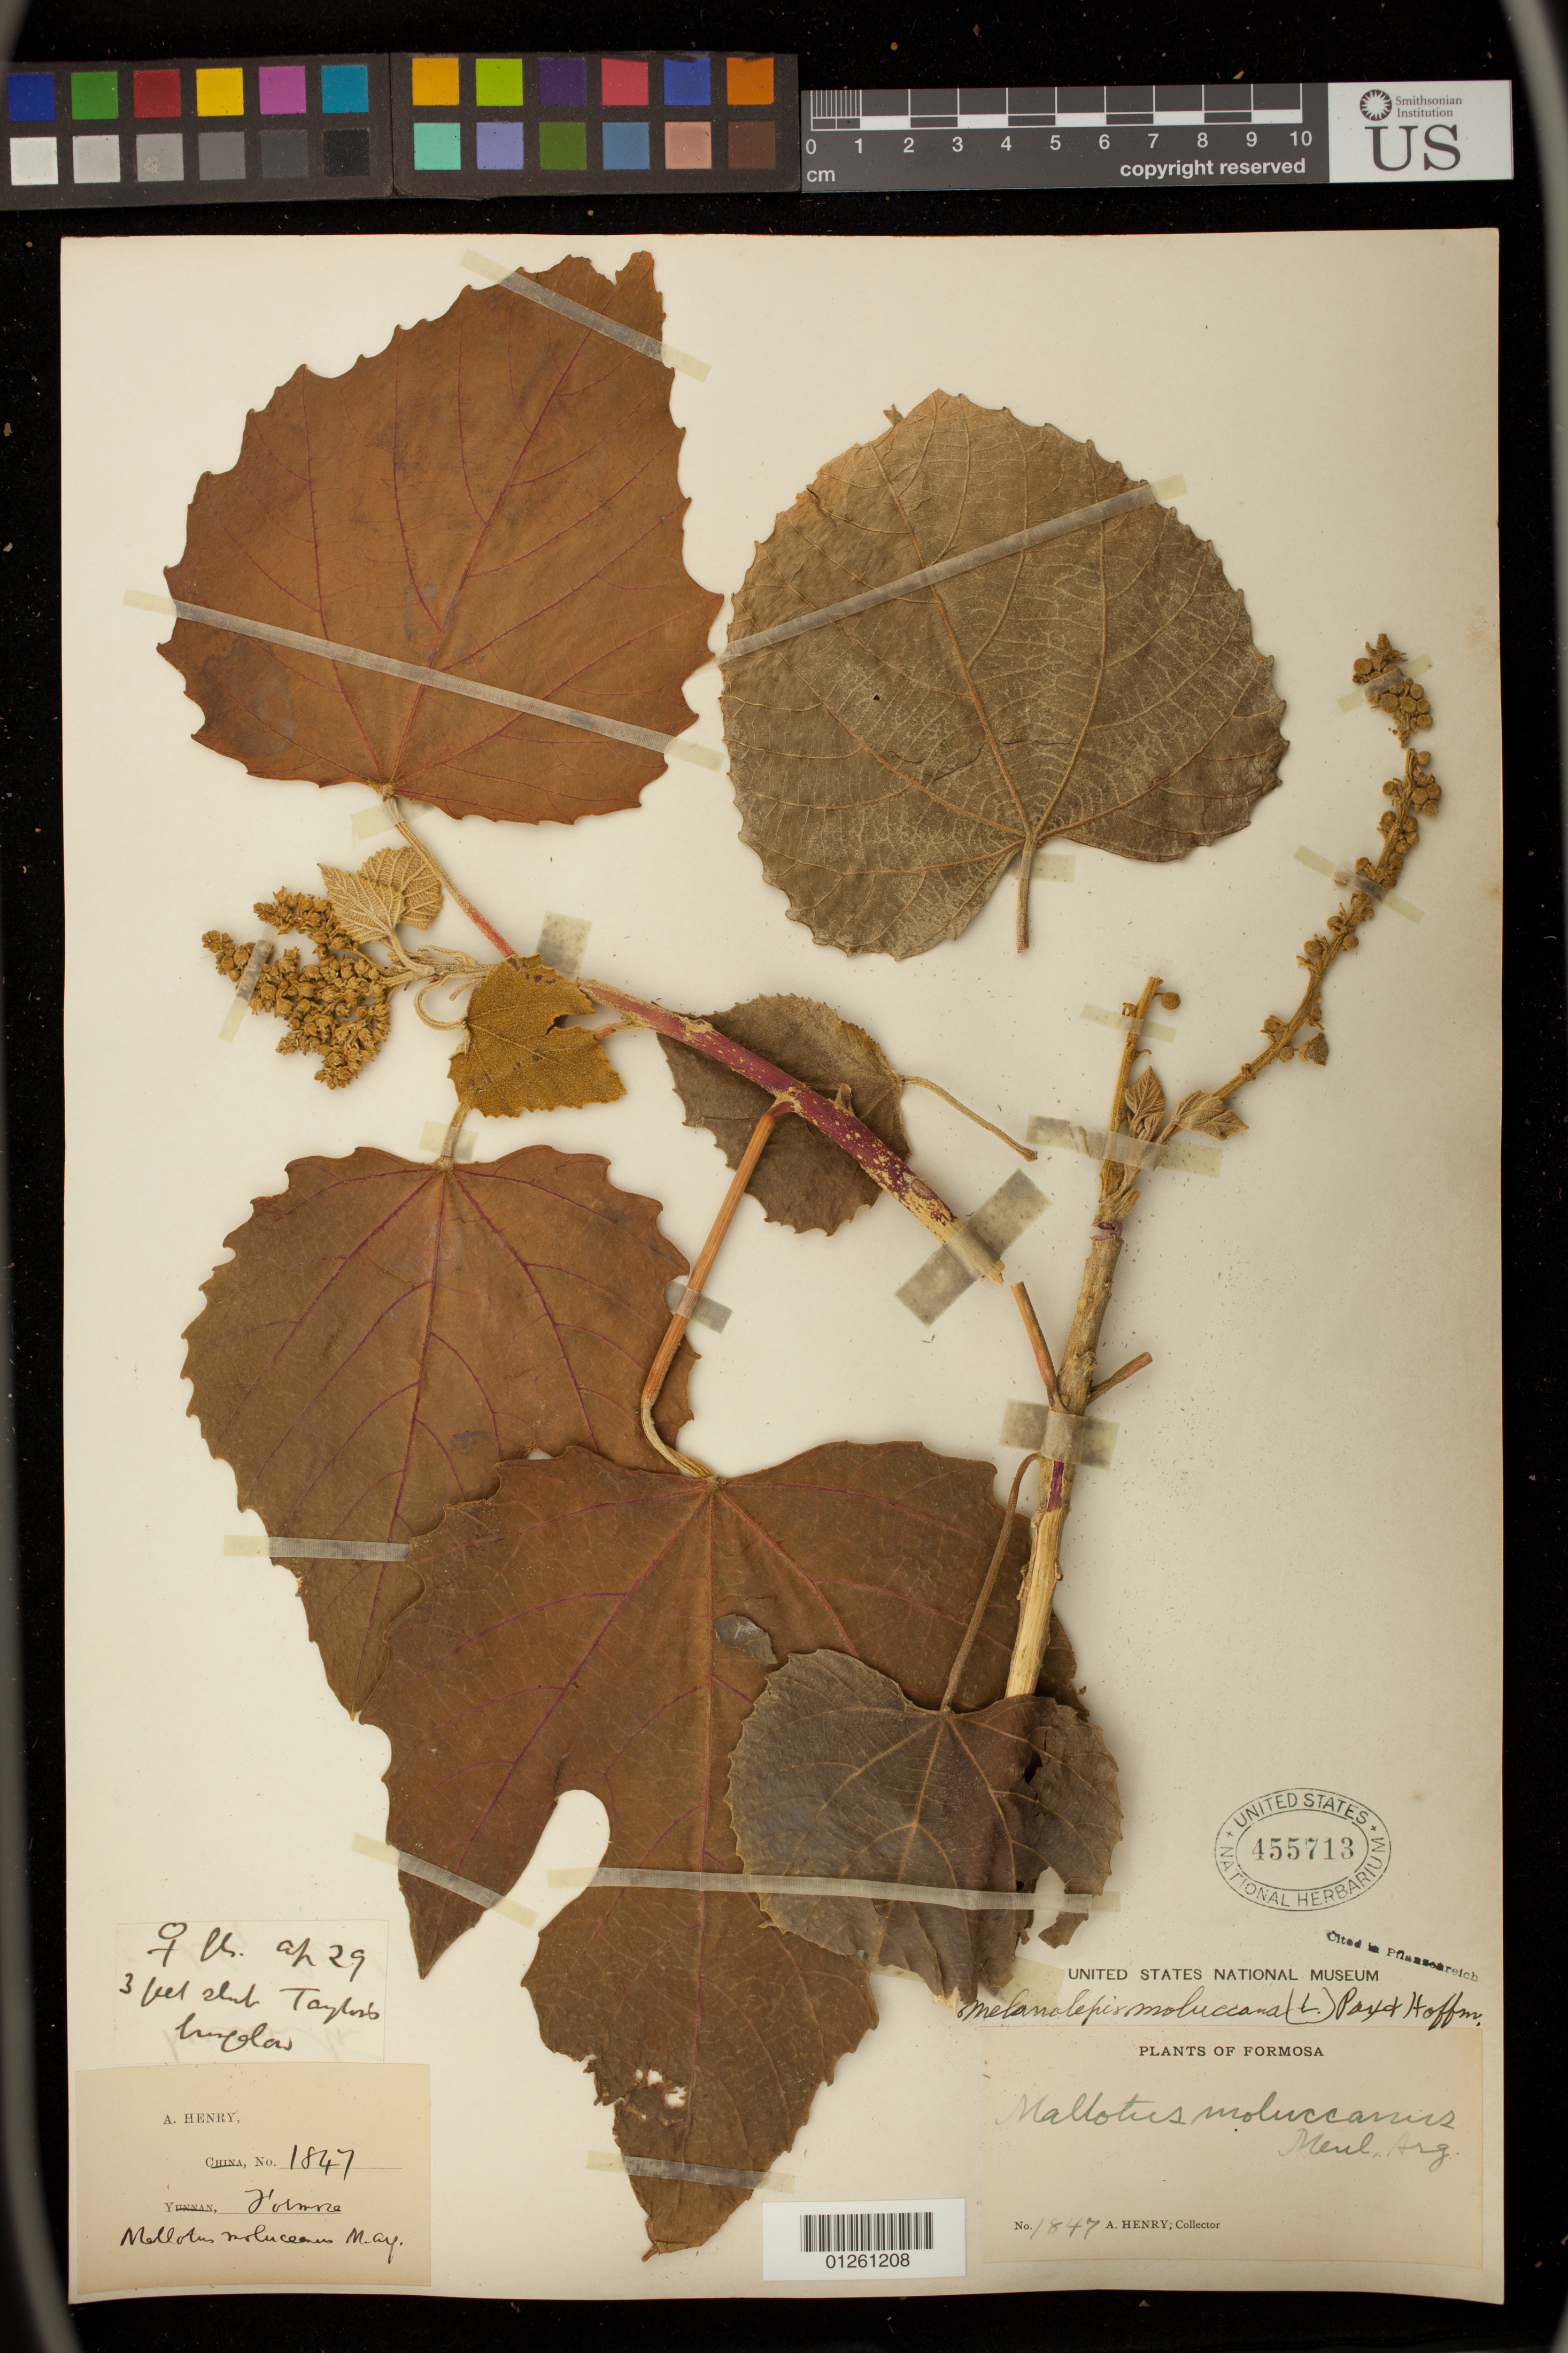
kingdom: Plantae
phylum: Tracheophyta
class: Magnoliopsida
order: Malpighiales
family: Euphorbiaceae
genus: Melanolepis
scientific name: Melanolepis multiglandulosa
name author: (Reinw. ex Blume) Rchb. f. & Zoll.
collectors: A. Henry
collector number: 1847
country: Taiwan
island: Taiwan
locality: (Formosa), Bankinsing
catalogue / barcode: US 455713